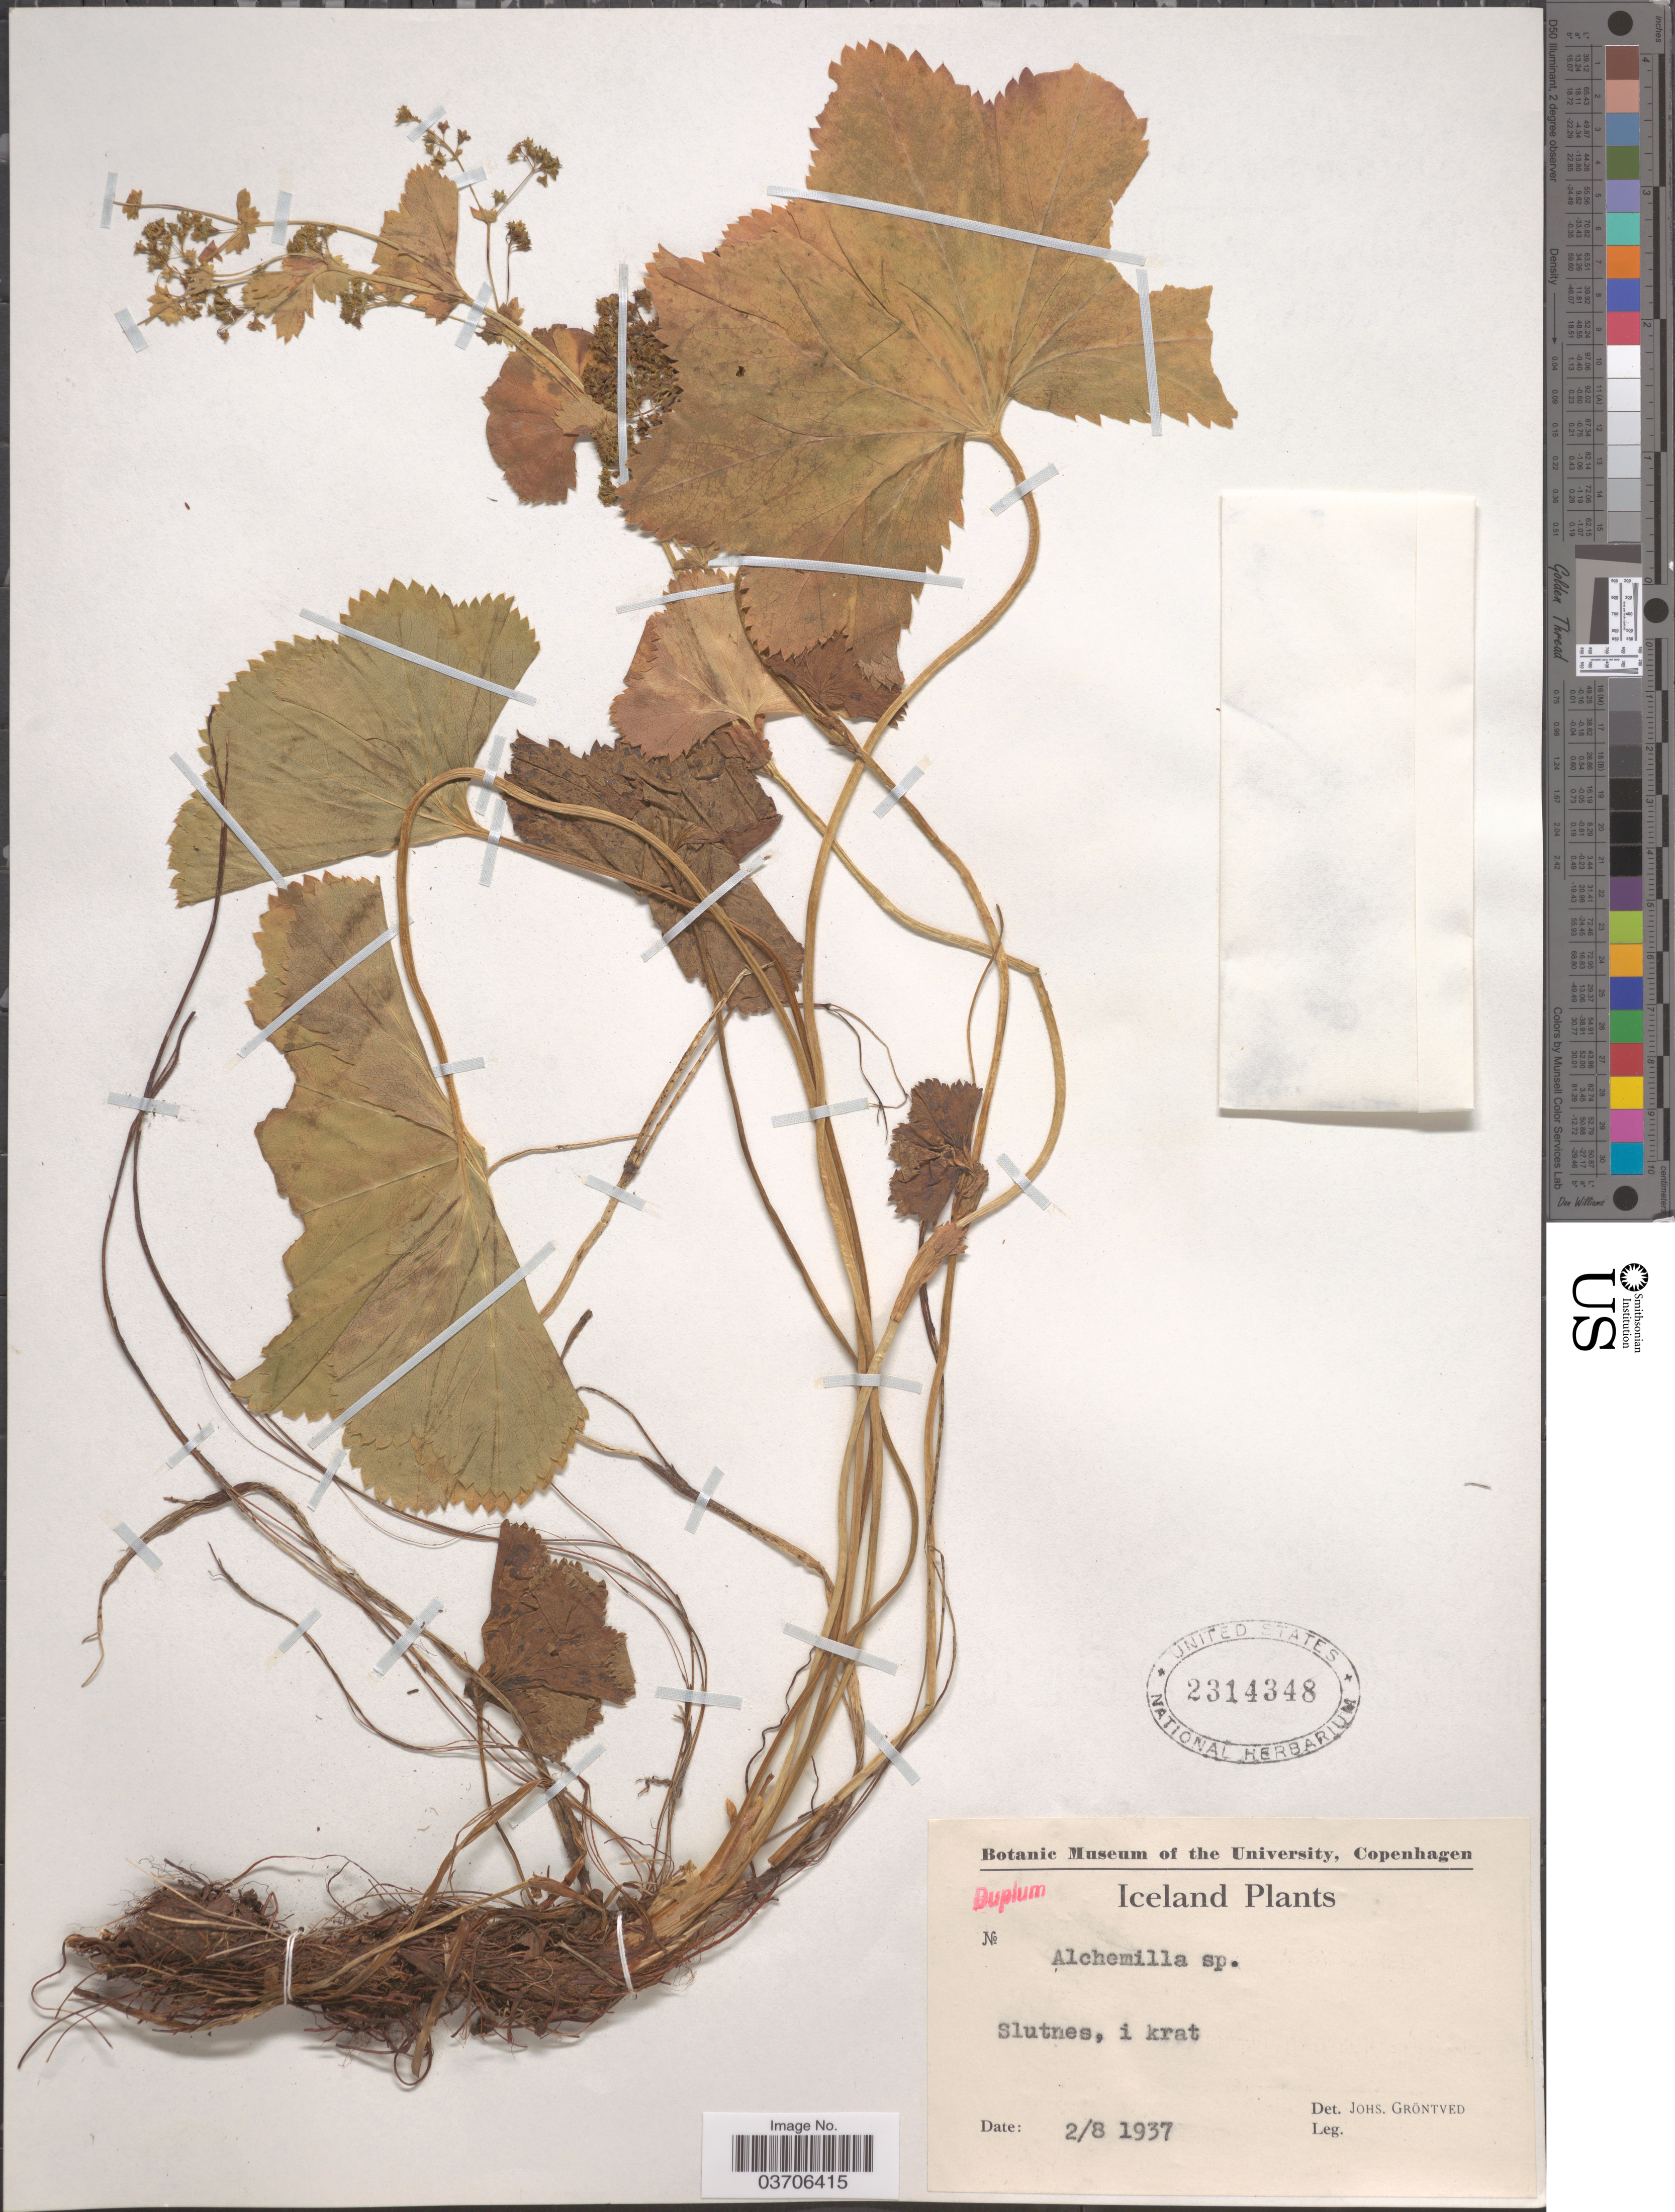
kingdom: Plantae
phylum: Tracheophyta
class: Magnoliopsida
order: Rosales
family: Rosaceae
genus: Alchemilla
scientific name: Alchemilla sp.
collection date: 1937-08-02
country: Iceland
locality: Slutnes, i krat.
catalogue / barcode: US 2314348